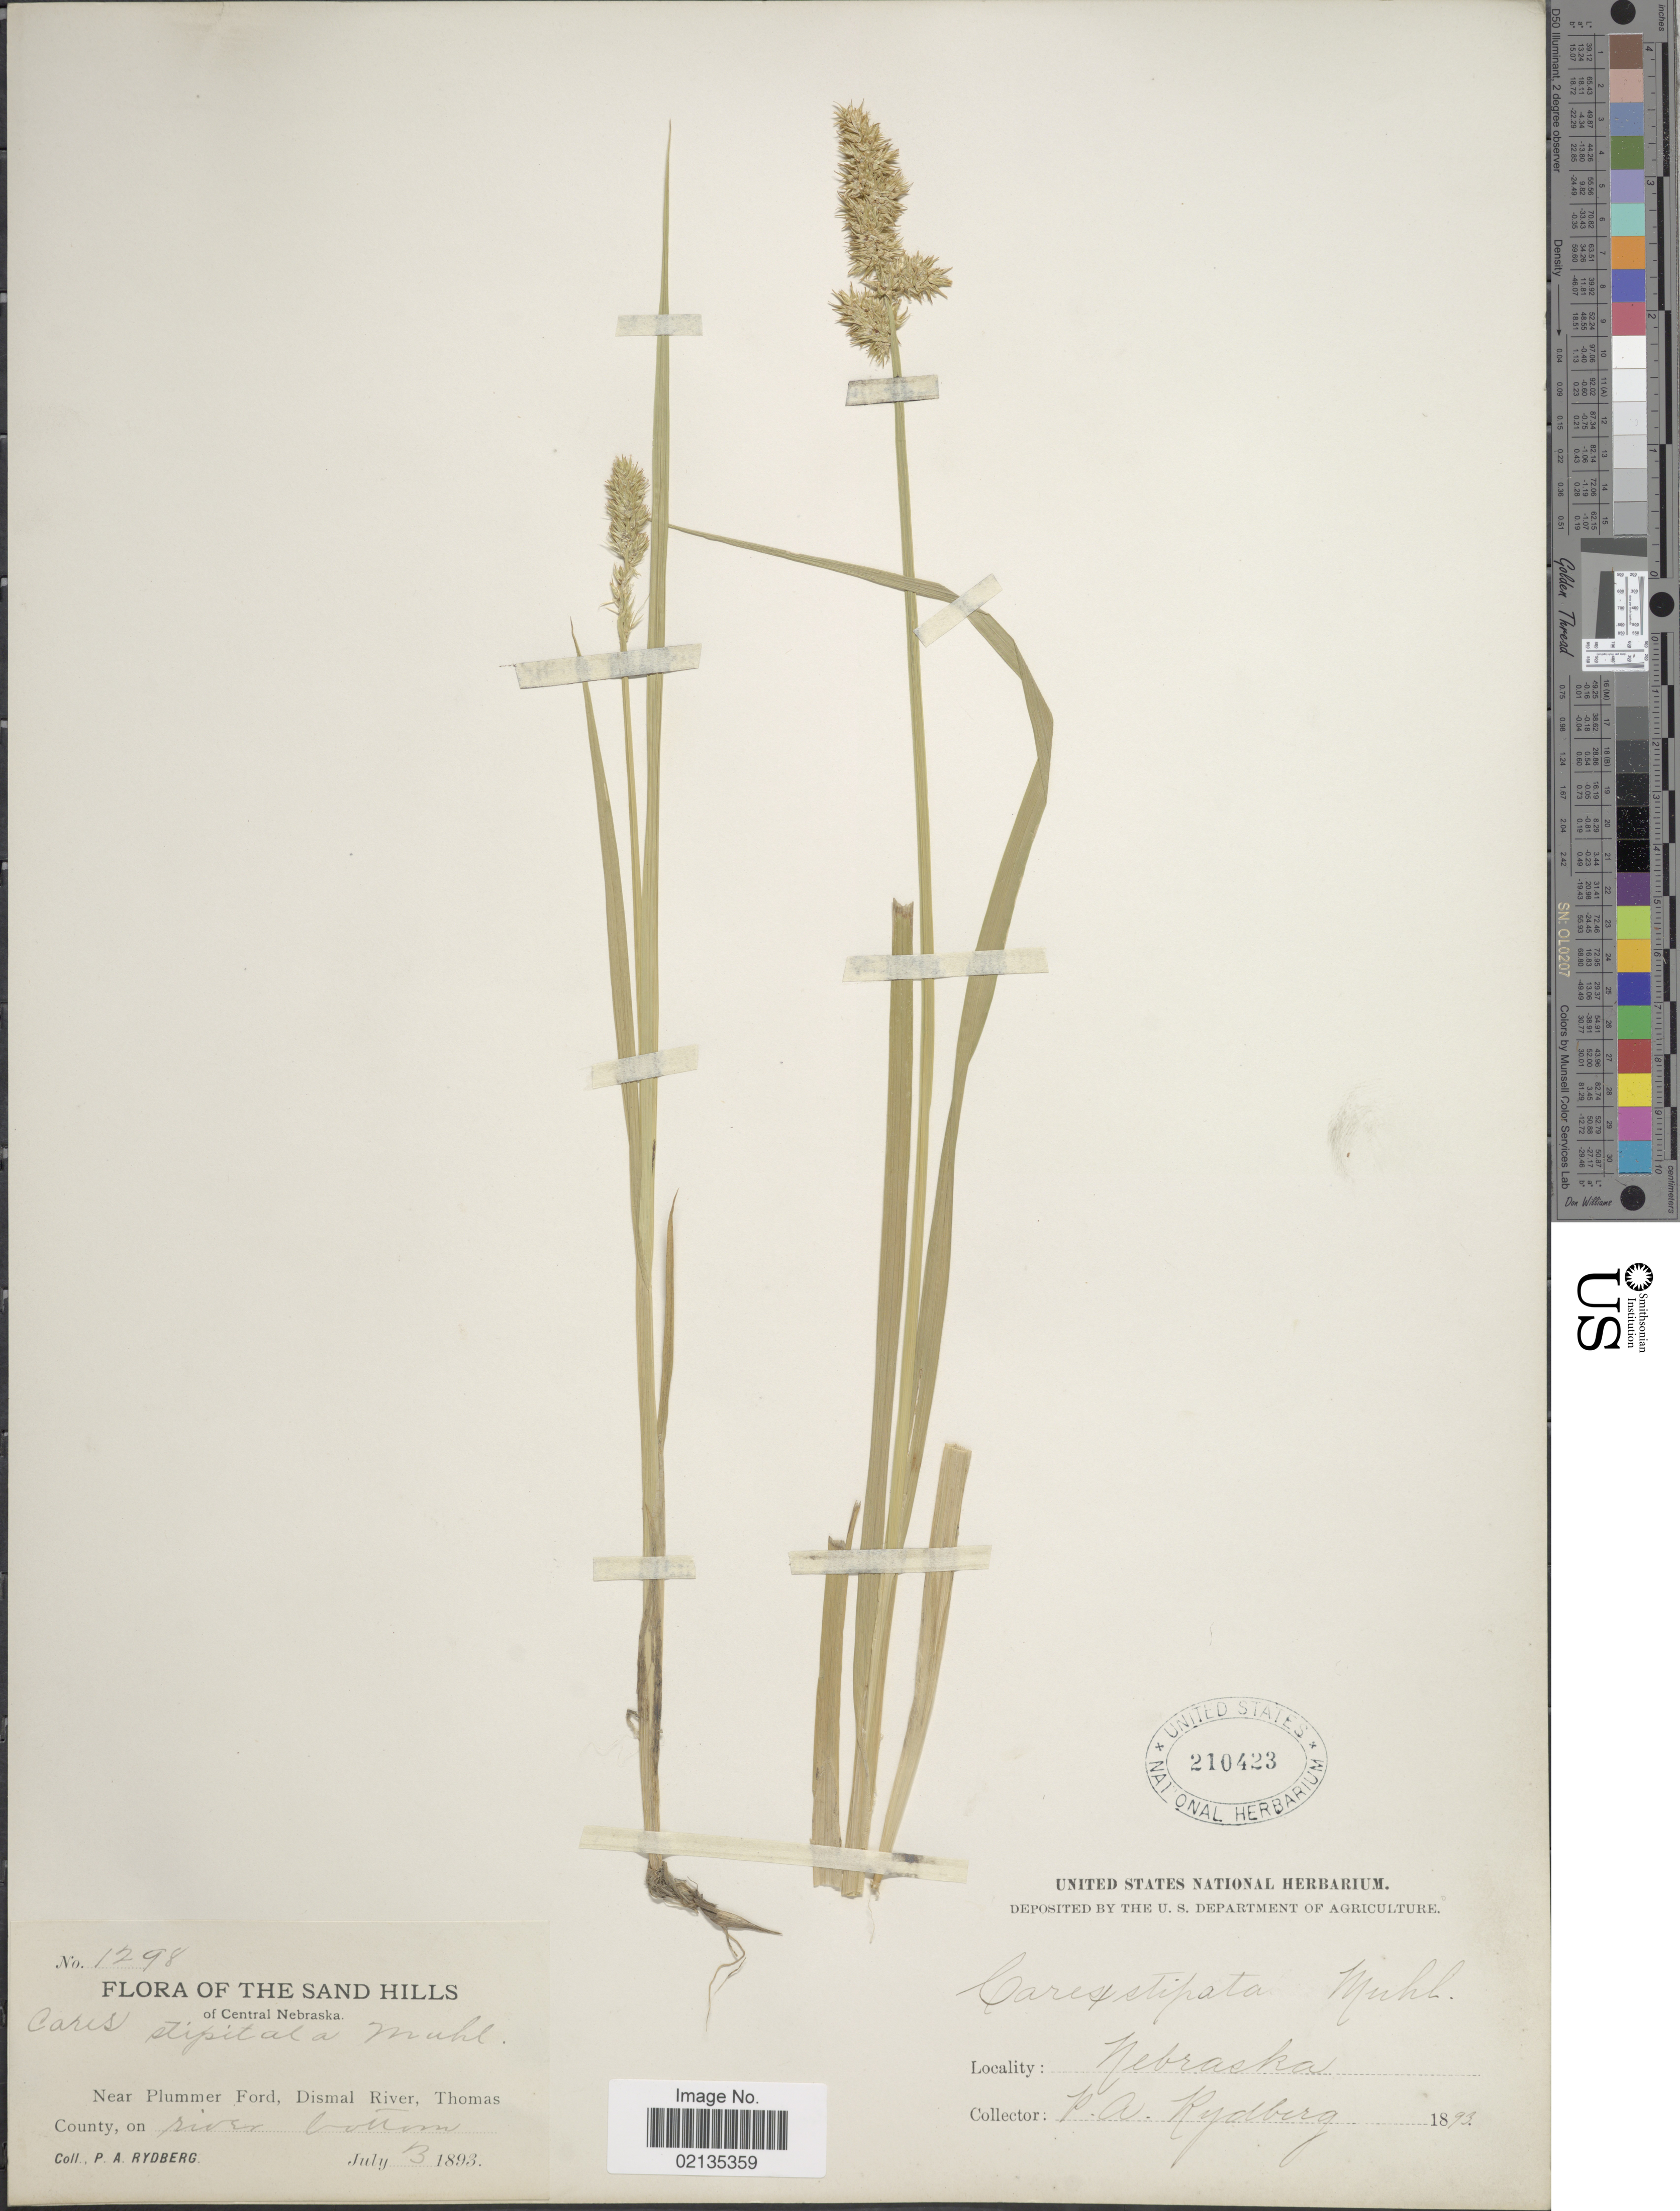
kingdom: Plantae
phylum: Tracheophyta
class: Liliopsida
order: Poales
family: Cyperaceae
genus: Carex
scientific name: Carex stipata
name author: Muhl. ex Willd.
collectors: P. A. Rydberg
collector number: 1298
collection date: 1893-07-03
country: United States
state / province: Nebraska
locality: The Sand Hills of Central Nebraska, near Plummer Ford, Dismal River, Thomas County, on river bottom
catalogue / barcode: US 210423